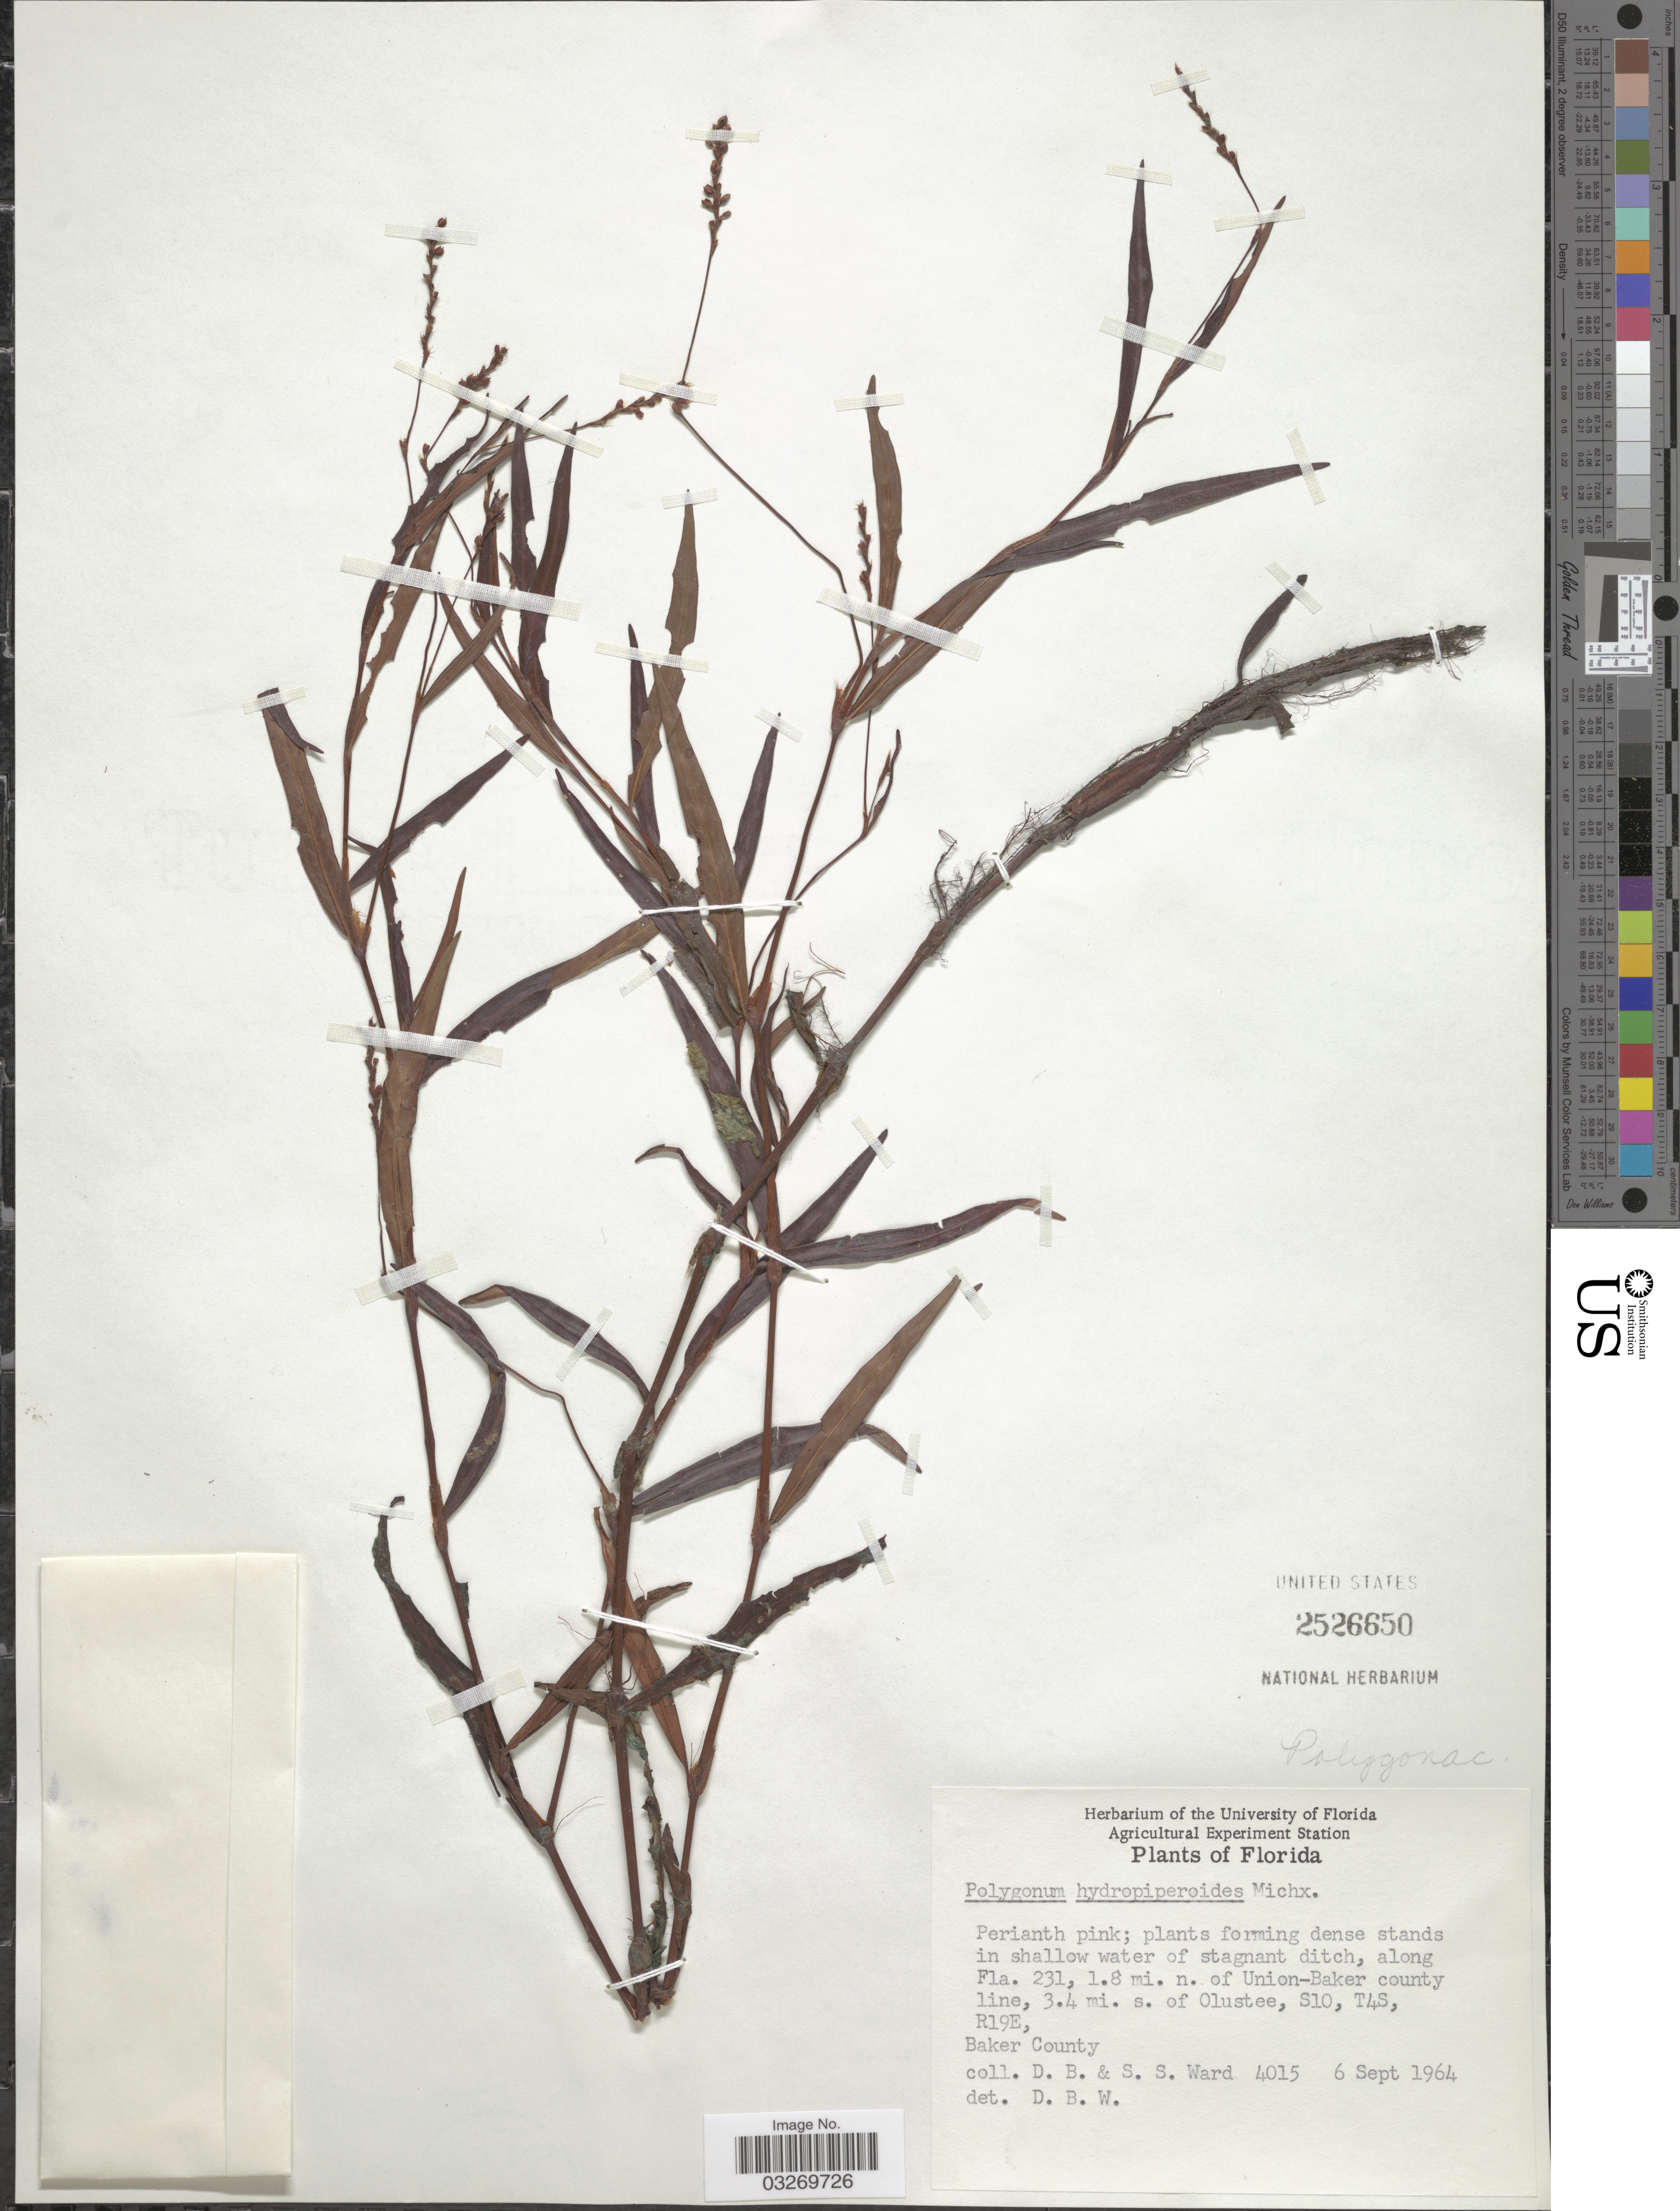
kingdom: Plantae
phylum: Tracheophyta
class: Magnoliopsida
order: Caryophyllales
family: Polygonaceae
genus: Persicaria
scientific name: Persicaria hydropiperoides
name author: (Michx.) Small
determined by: Atha, D. E.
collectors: D. B. Ward & S. S. Ward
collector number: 4015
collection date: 1964-09-06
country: United States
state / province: Florida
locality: Along Fla. 231, 1.8 mi. n. of Union-Baker county line, 3.4 mi. s. of Olustee, S10, T4S, R19E, Baker County.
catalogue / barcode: US 2526650